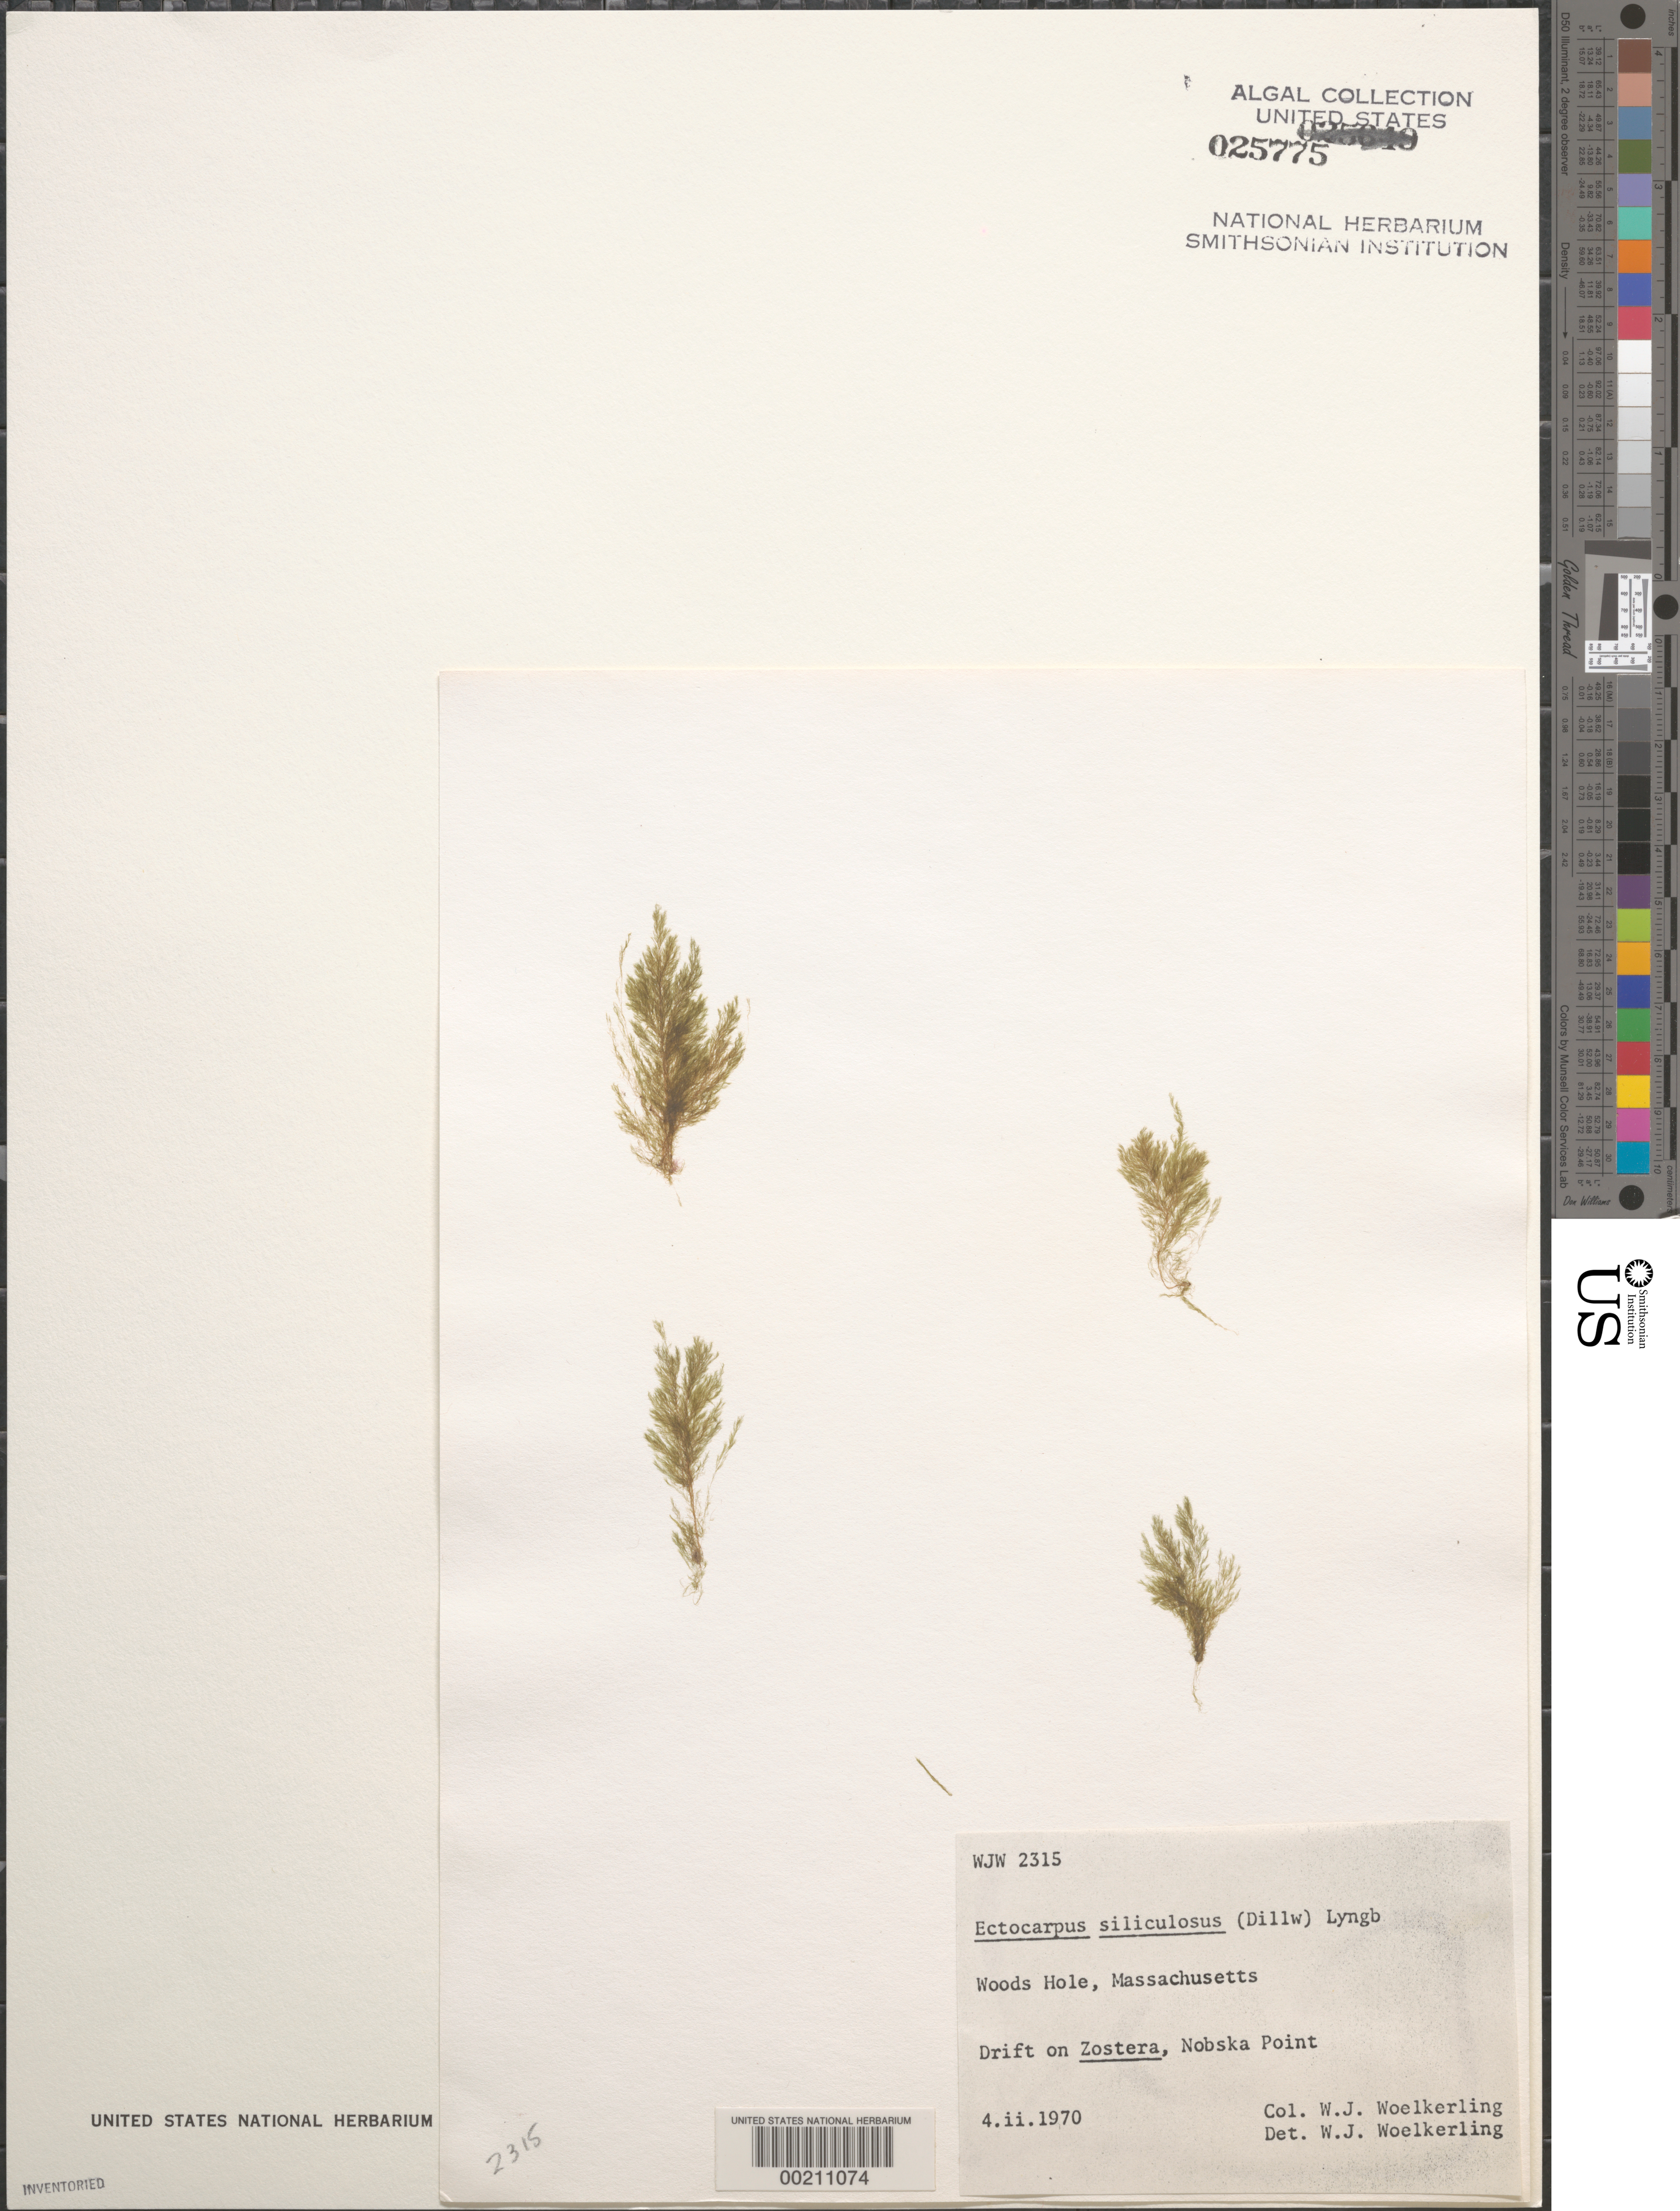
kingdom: Chromista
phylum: Ochrophyta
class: Phaeophyceae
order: Ectocarpales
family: Ectocarpaceae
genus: Ectocarpus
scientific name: Ectocarpus siliculosus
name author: (Dillwyn) Lyngbye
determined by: Woelkerling, W. J.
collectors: W. Woelkerling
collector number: WJW 2315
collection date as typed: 04 Feb 1970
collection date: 1970-02-04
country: United States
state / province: Massachusetts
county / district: Barnstable County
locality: Woods Hole, Nobska Point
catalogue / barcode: US 25775